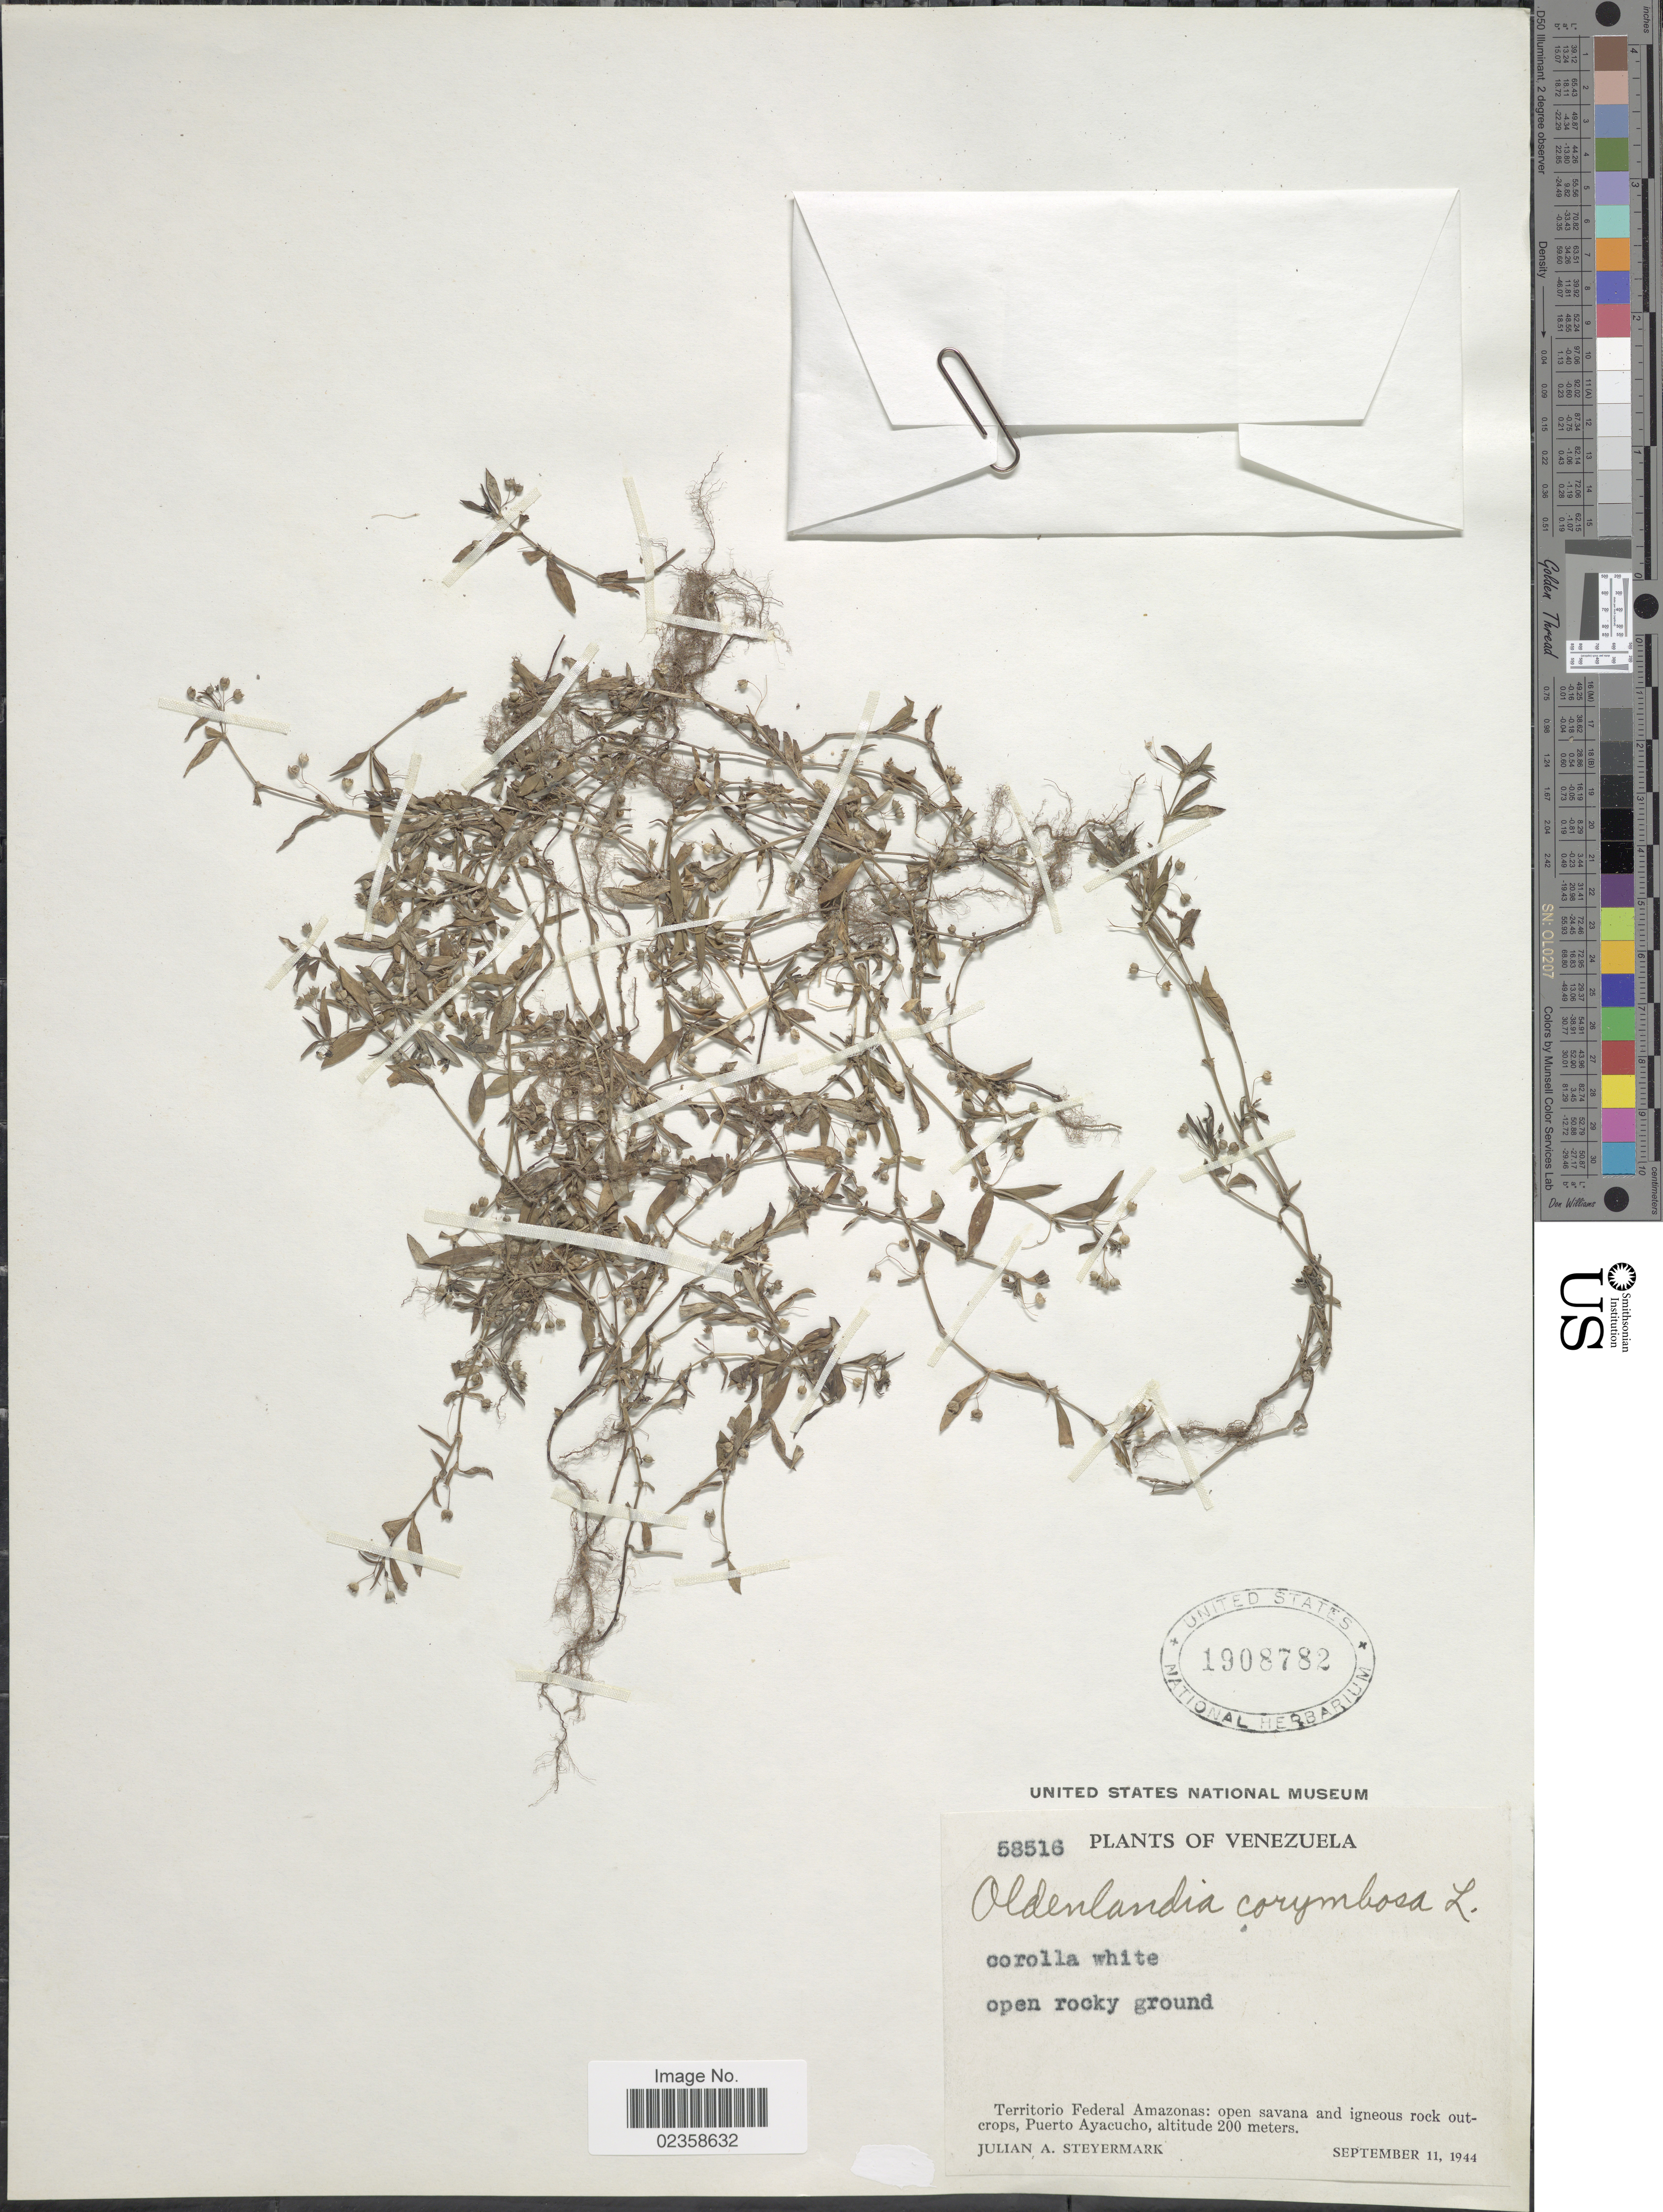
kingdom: Plantae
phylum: Tracheophyta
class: Magnoliopsida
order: Gentianales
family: Rubiaceae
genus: Oldenlandia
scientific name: Oldenlandia corymbosa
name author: L.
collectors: J. Steyermark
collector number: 58516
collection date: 1944-09-11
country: Venezuela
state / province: Amazonas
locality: Territorio Federal Amazonas: open savana and igneous rock outcrops, Puerto Ayacucho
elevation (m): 200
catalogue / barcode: US 1908782